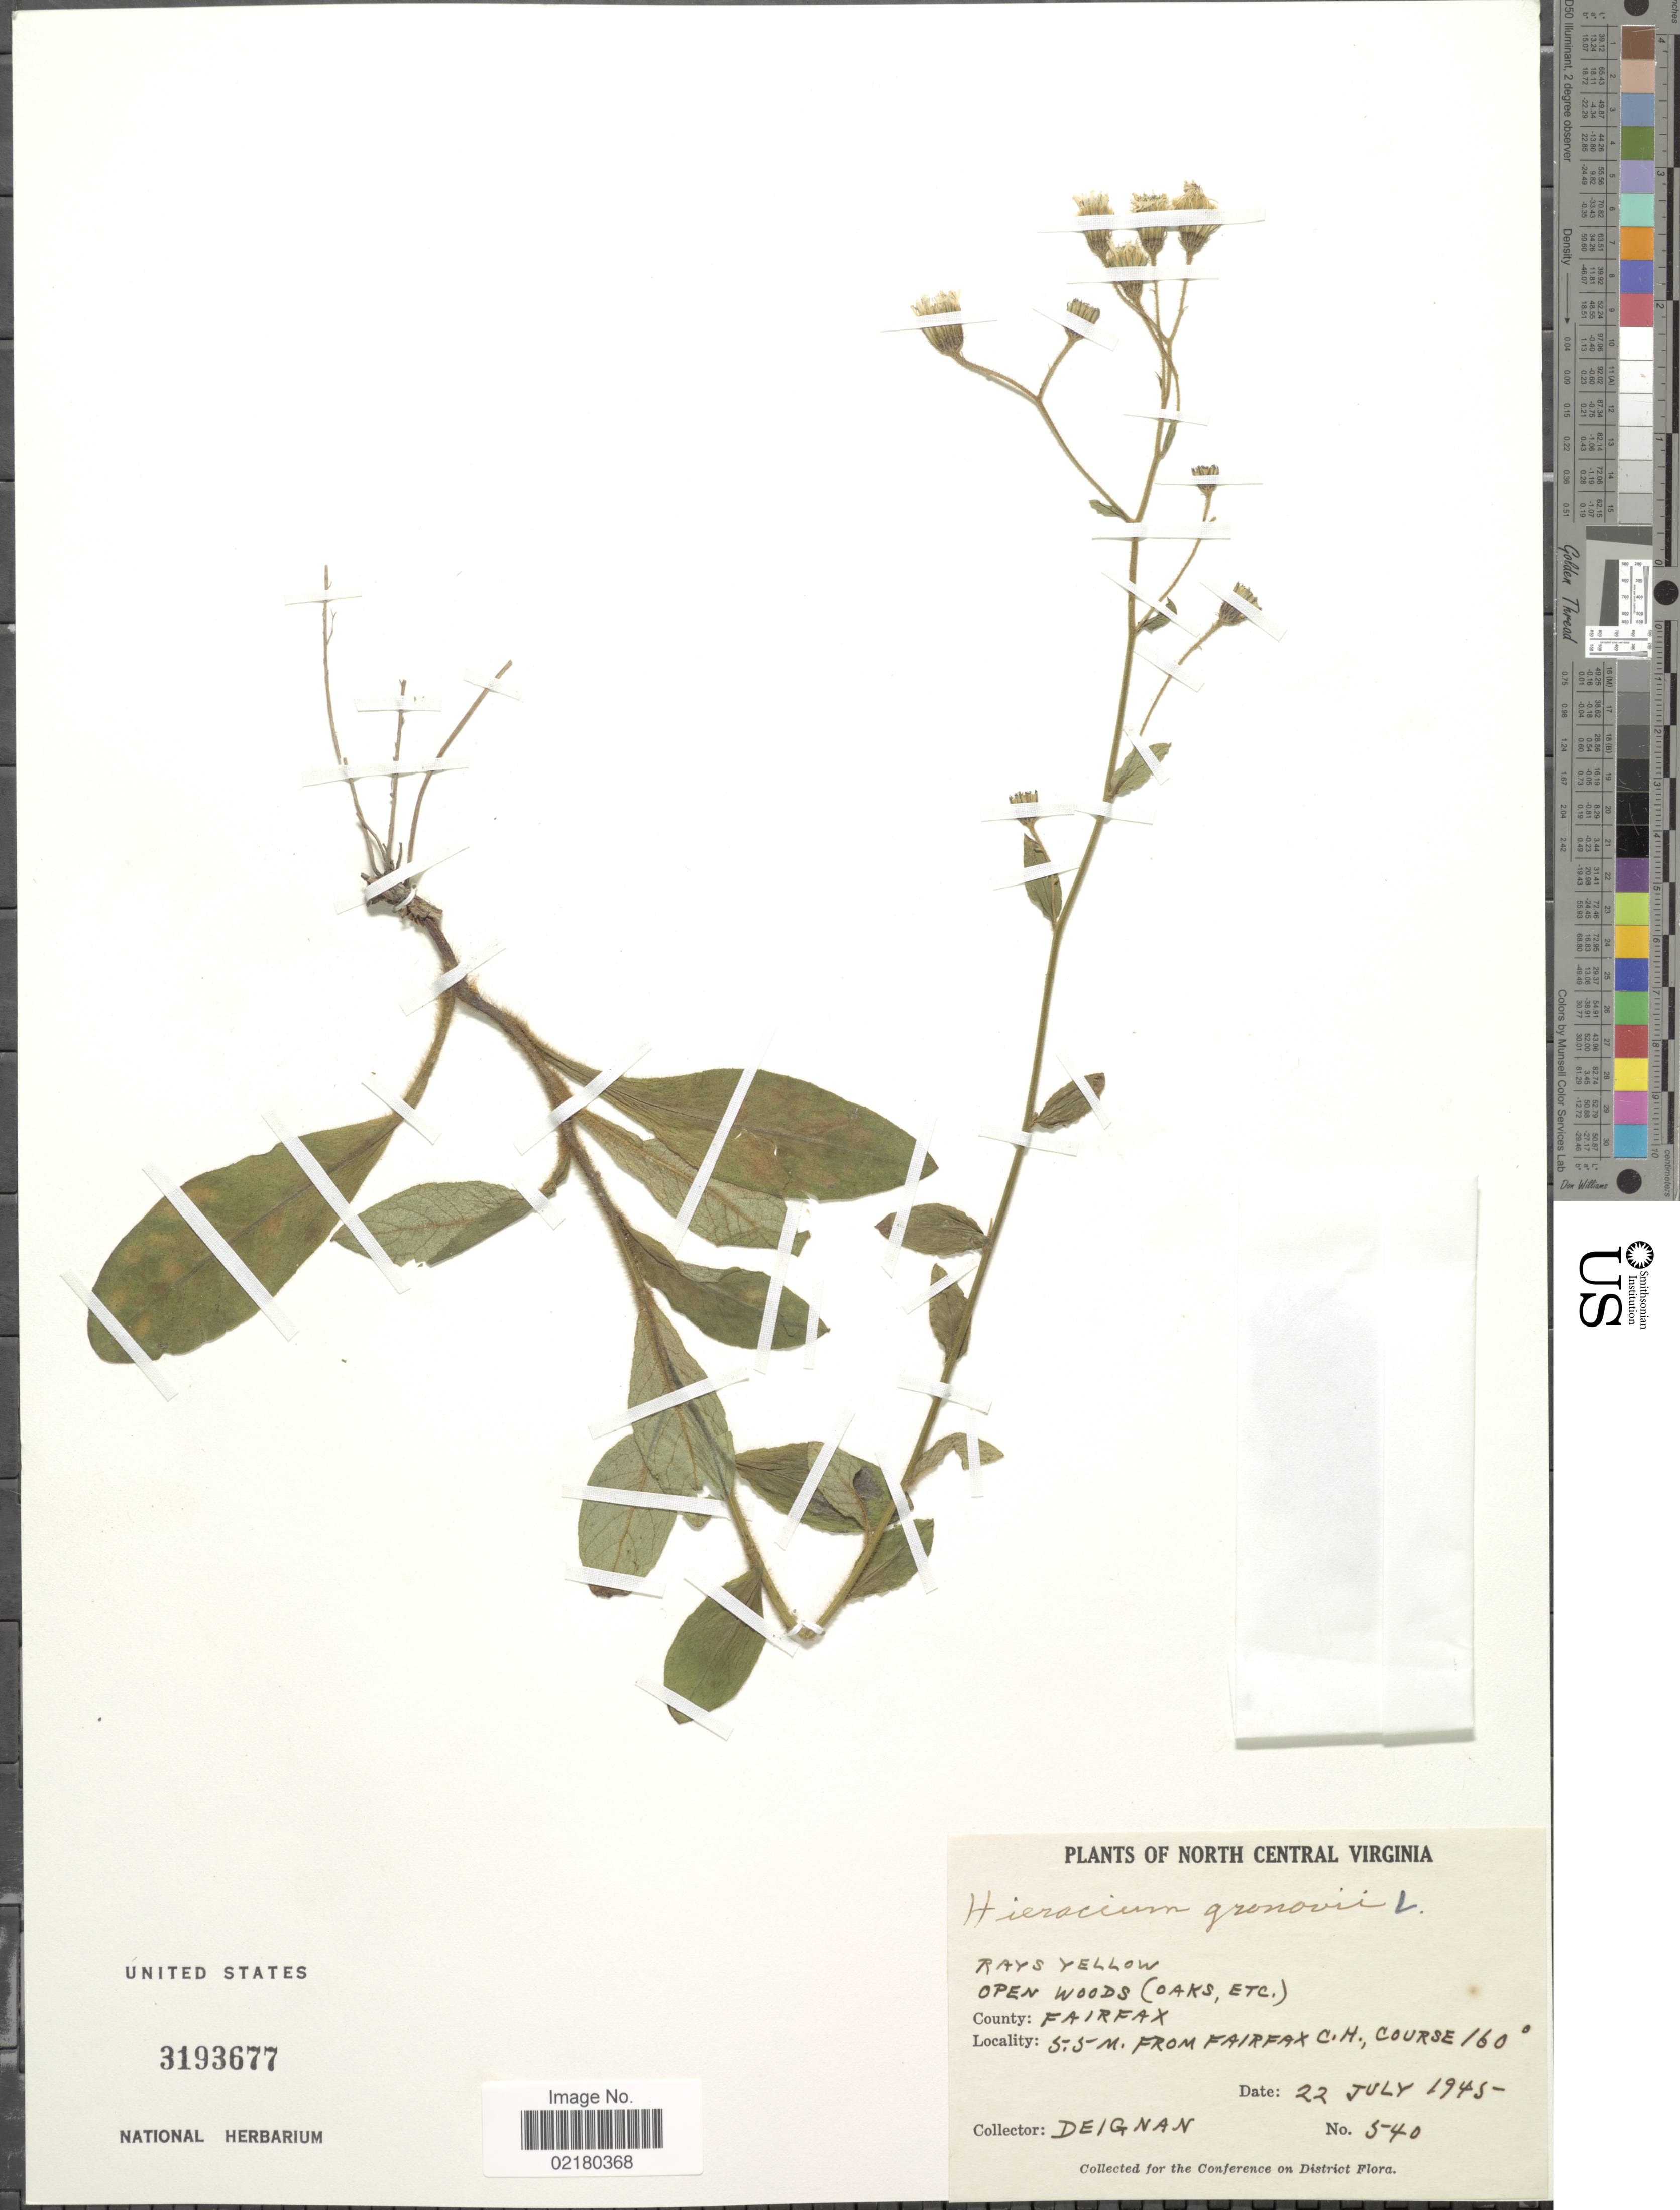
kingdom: Plantae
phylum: Tracheophyta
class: Magnoliopsida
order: Asterales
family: Asteraceae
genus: Hieracium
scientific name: Hieracium gronovii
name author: L.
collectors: -. Deignan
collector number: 540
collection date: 1945-07-22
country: United States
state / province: Virginia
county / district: Fairfax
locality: North Central Virginia, open woods (oaks, etc.), County: fairfax, 5.5. m. from Fairfax C.H., course 160°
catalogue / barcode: US 3193677